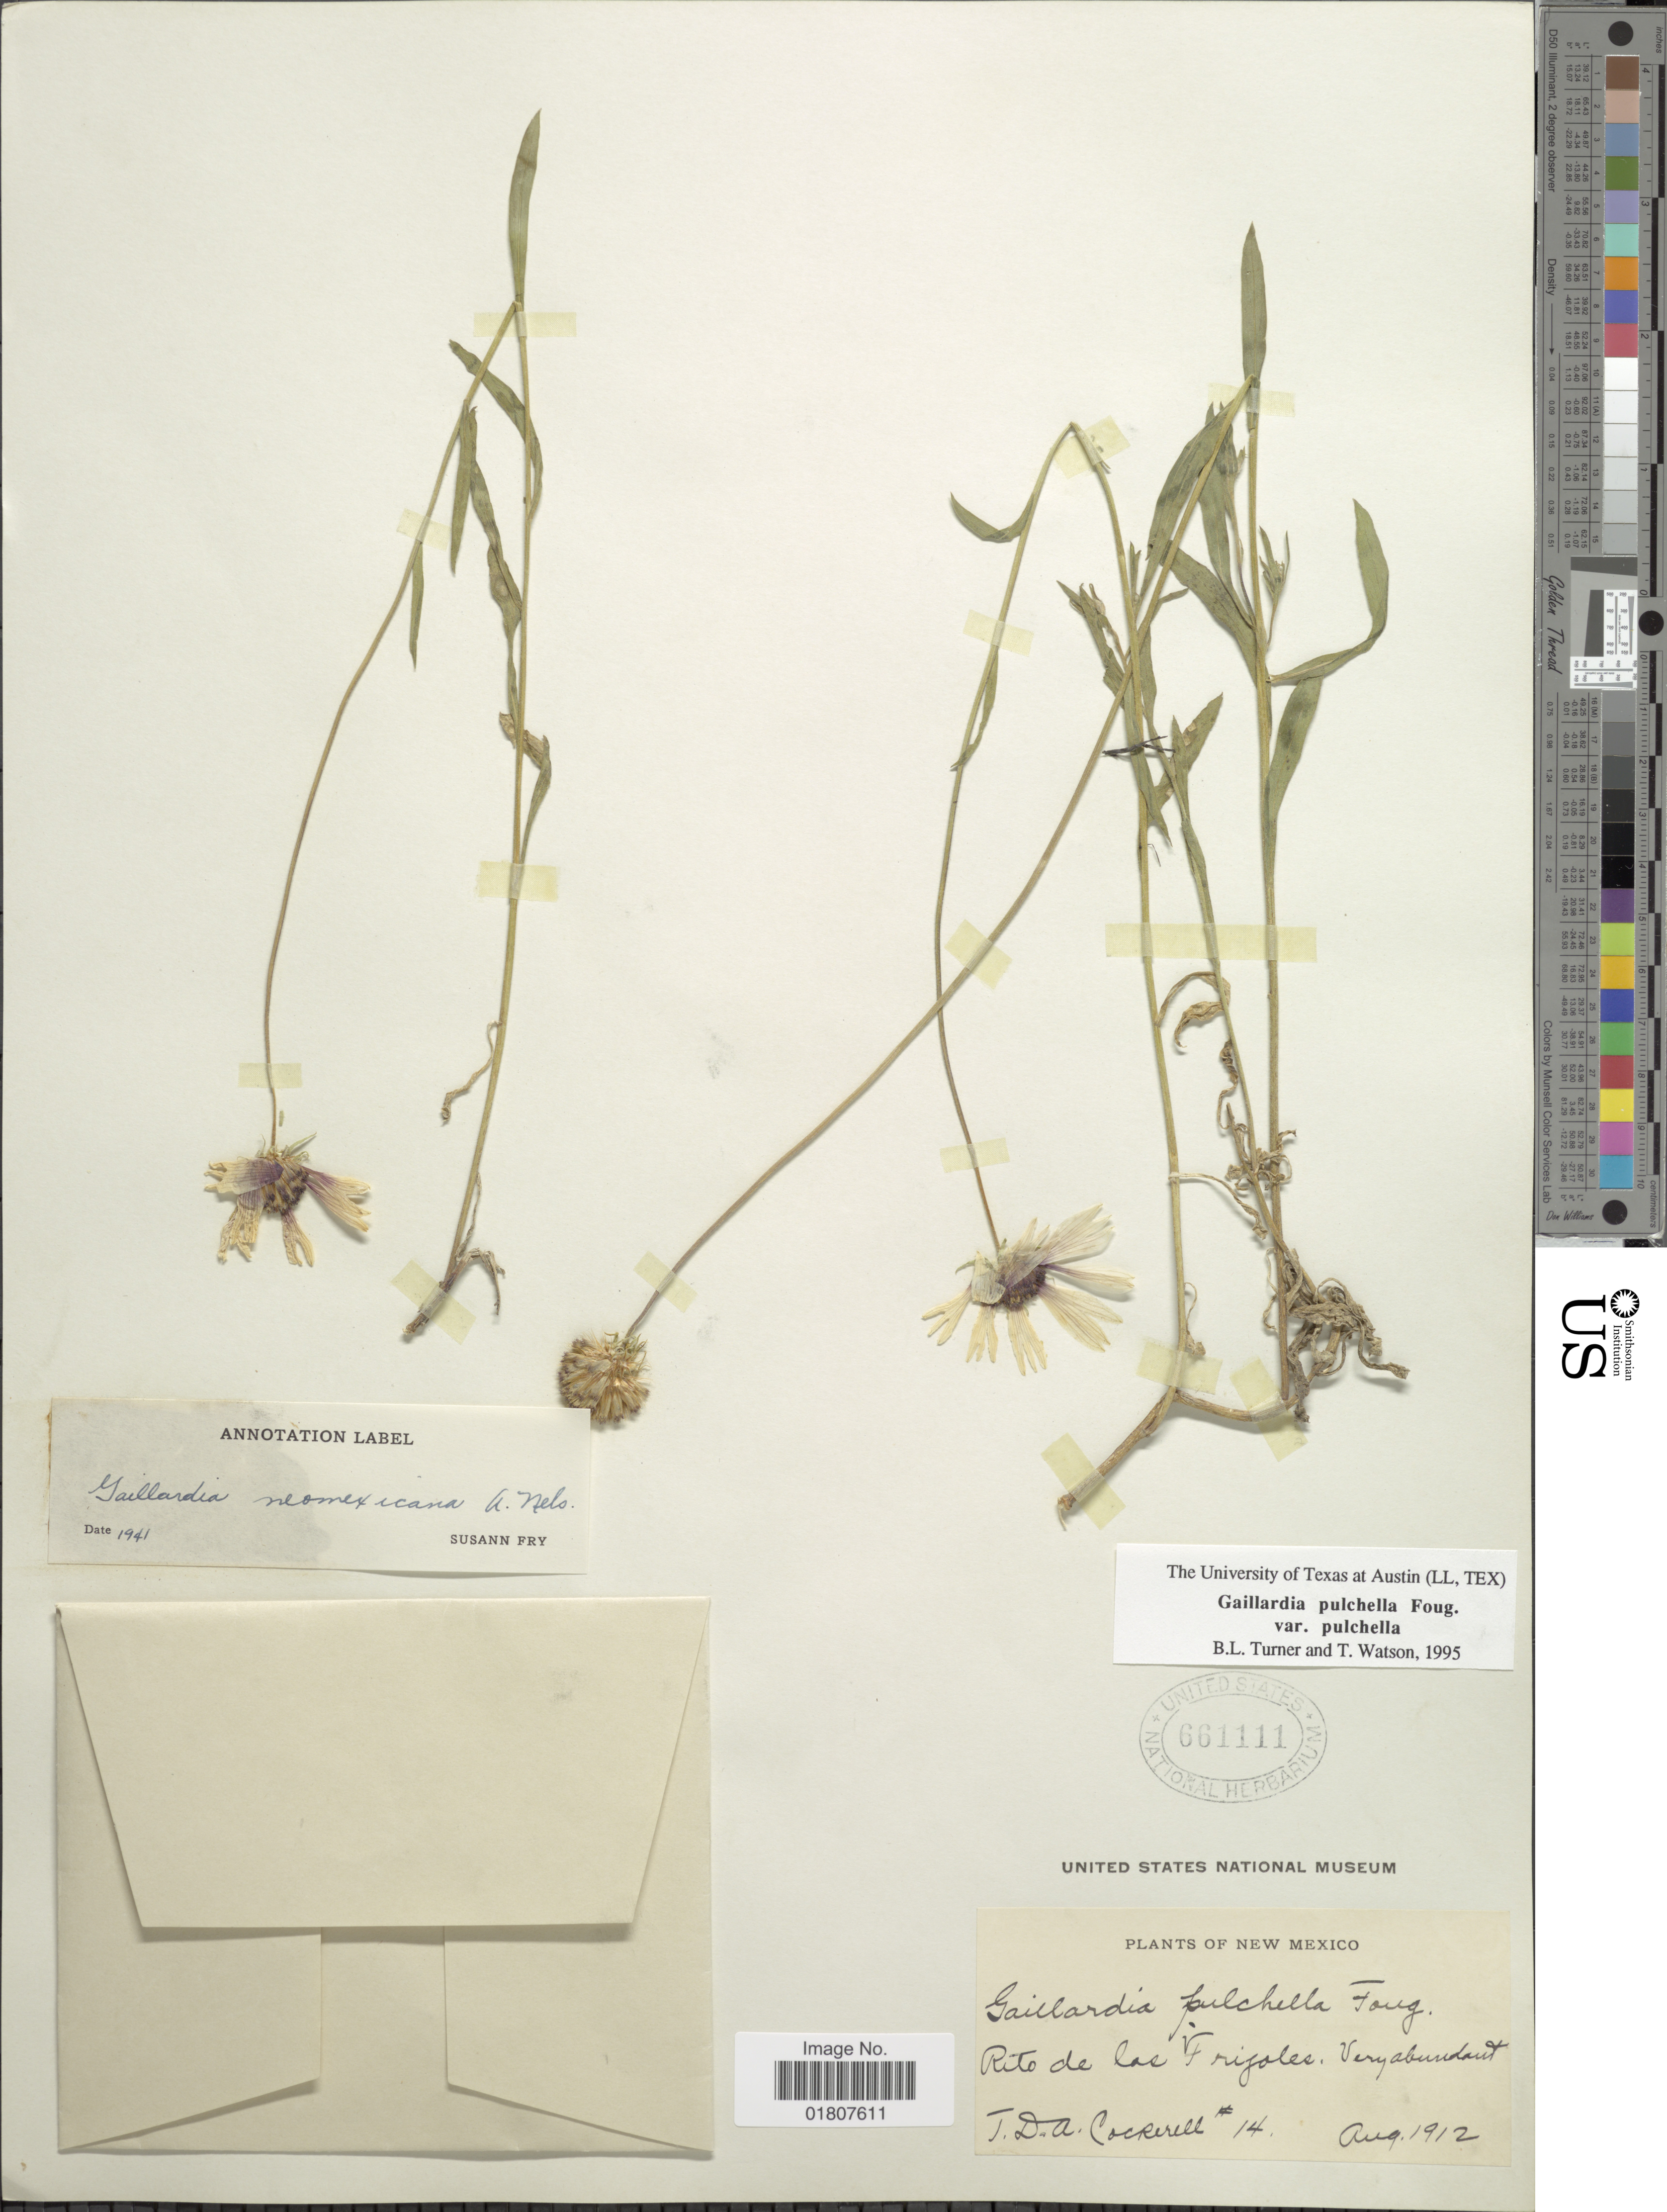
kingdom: Plantae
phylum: Tracheophyta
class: Magnoliopsida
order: Asterales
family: Asteraceae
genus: Gaillardia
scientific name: Gaillardia pulchella var. pulchella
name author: Foug.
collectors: T. Cockerell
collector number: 14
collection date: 1912-08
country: United States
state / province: New Mexico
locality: Rito de las Frigoles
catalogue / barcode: US 661111